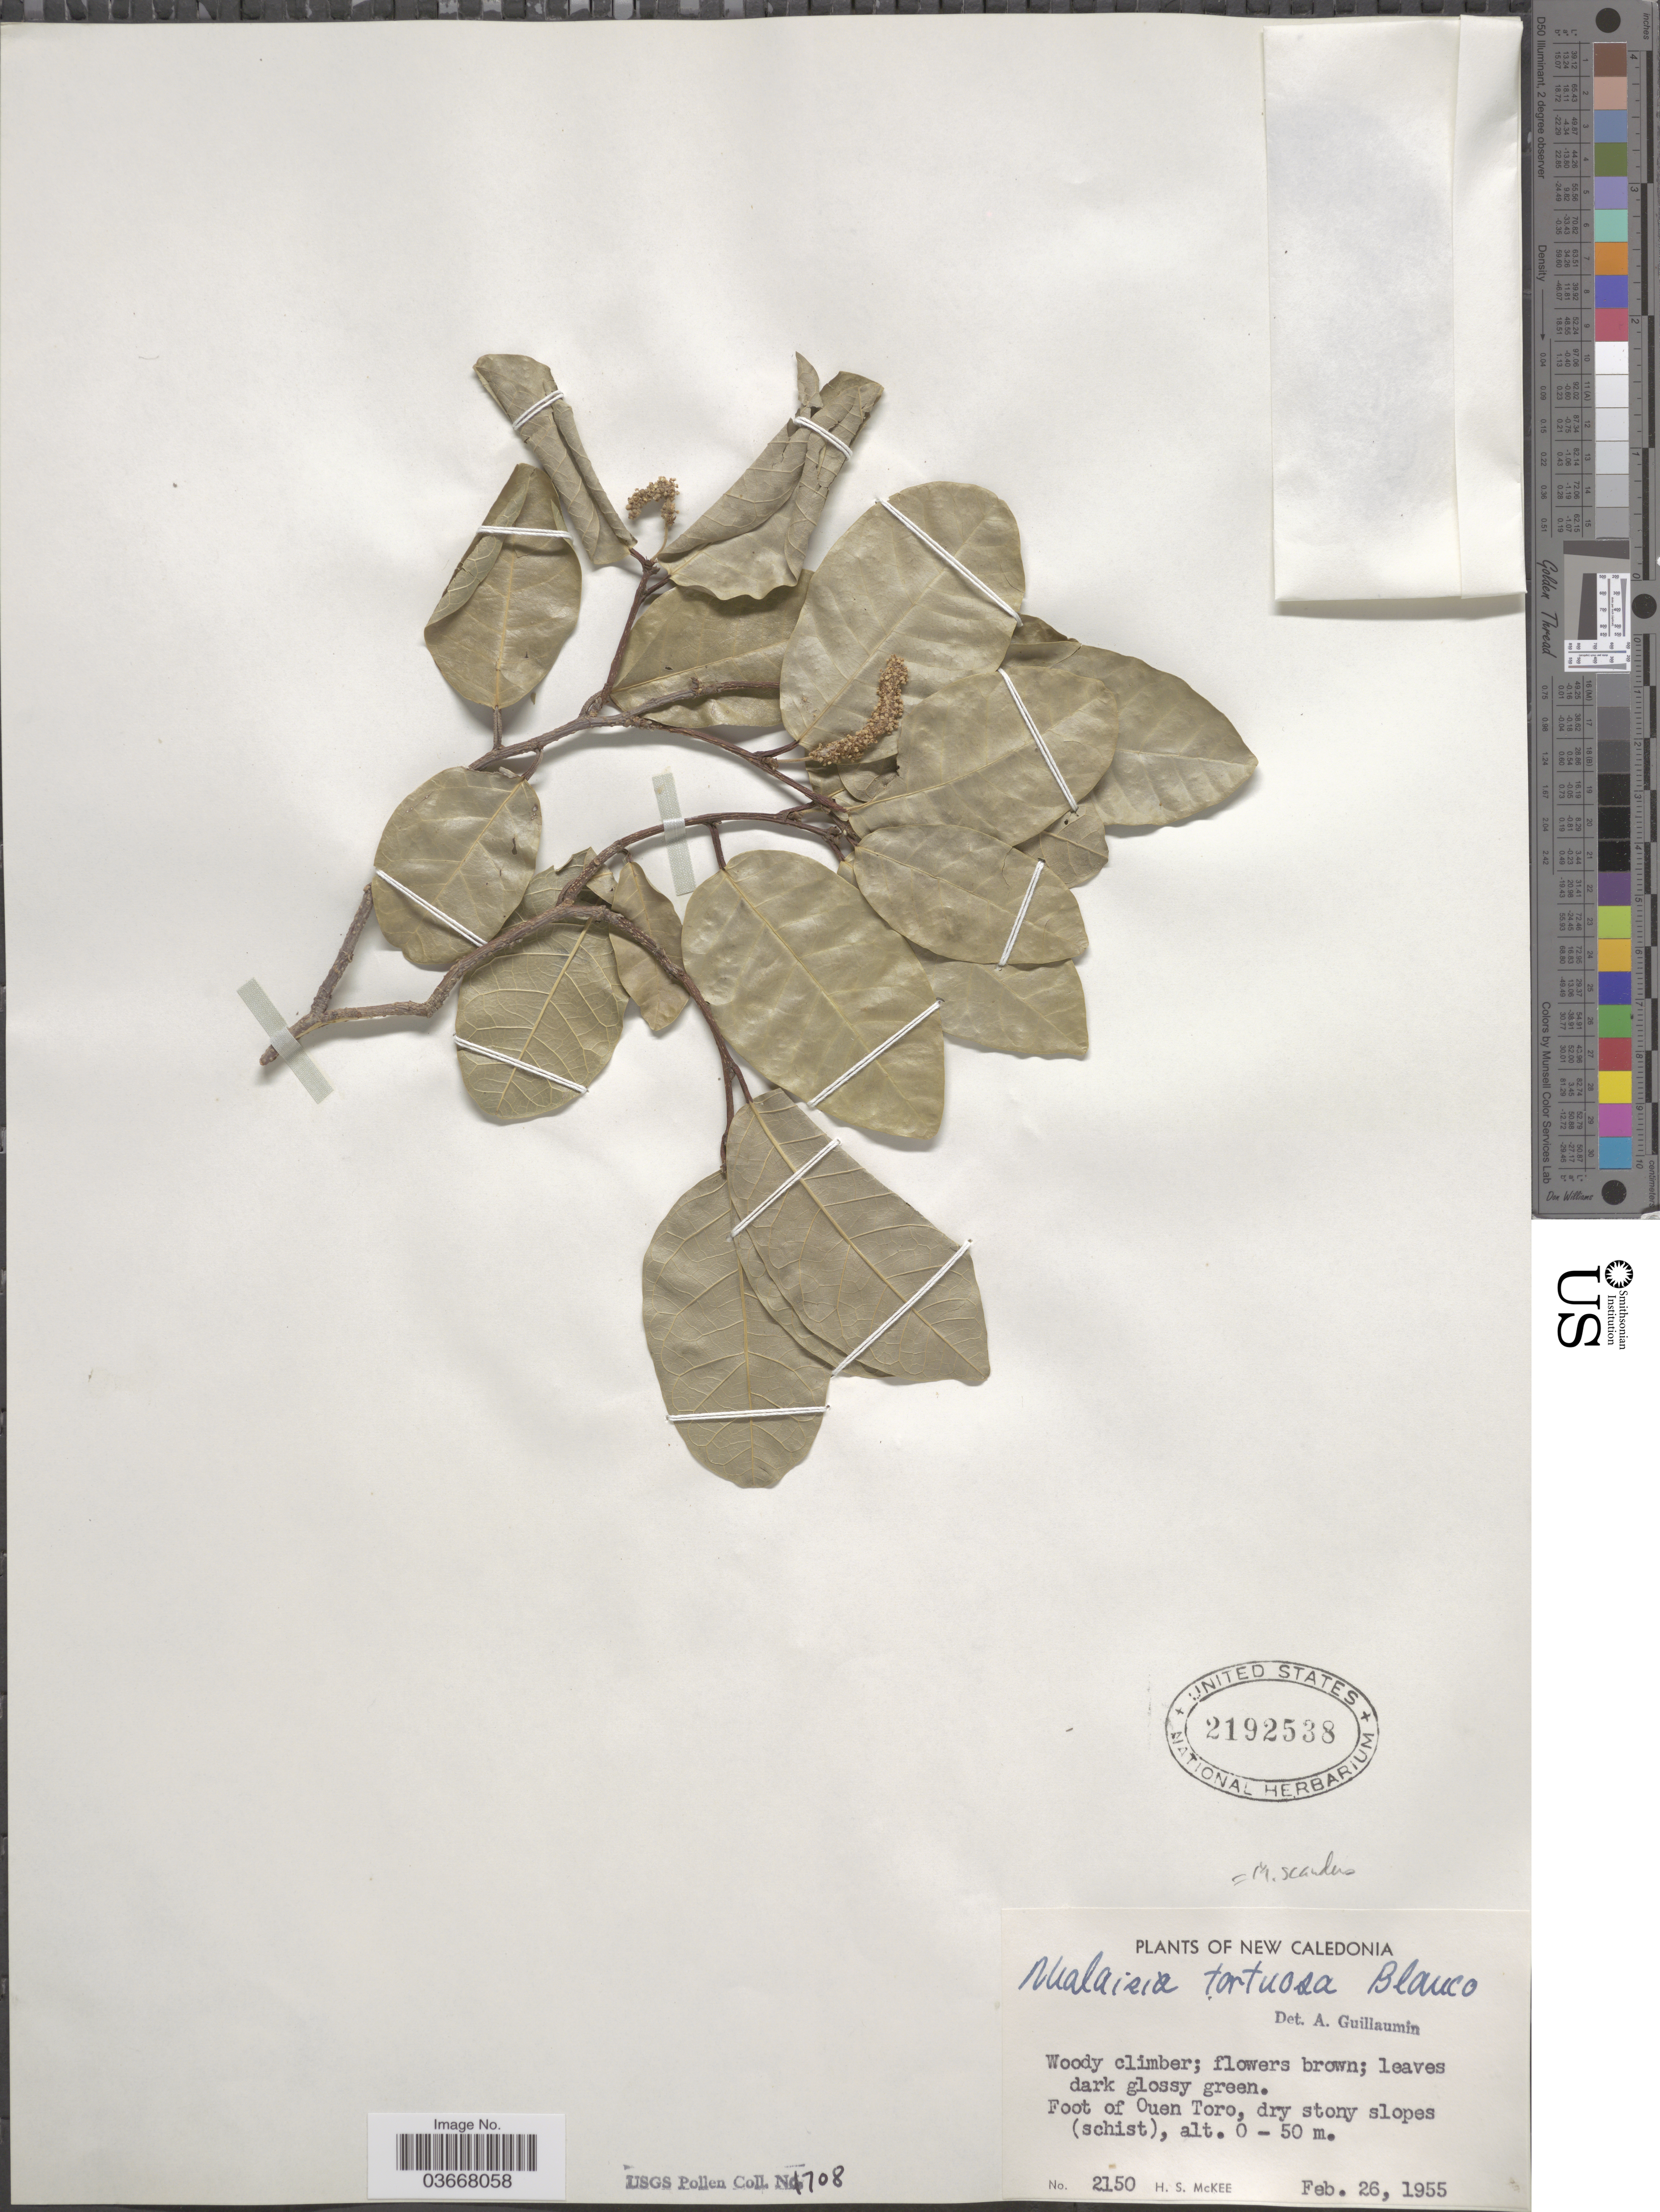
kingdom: Plantae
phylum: Tracheophyta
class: Magnoliopsida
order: Rosales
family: Moraceae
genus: Malaisia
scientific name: Malaisia scandens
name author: (Lour.) Planch.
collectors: H. S. McKee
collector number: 2150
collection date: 1955-02-26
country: New Caledonia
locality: Foot of Ouen Toro.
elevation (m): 0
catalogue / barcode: US 2192538